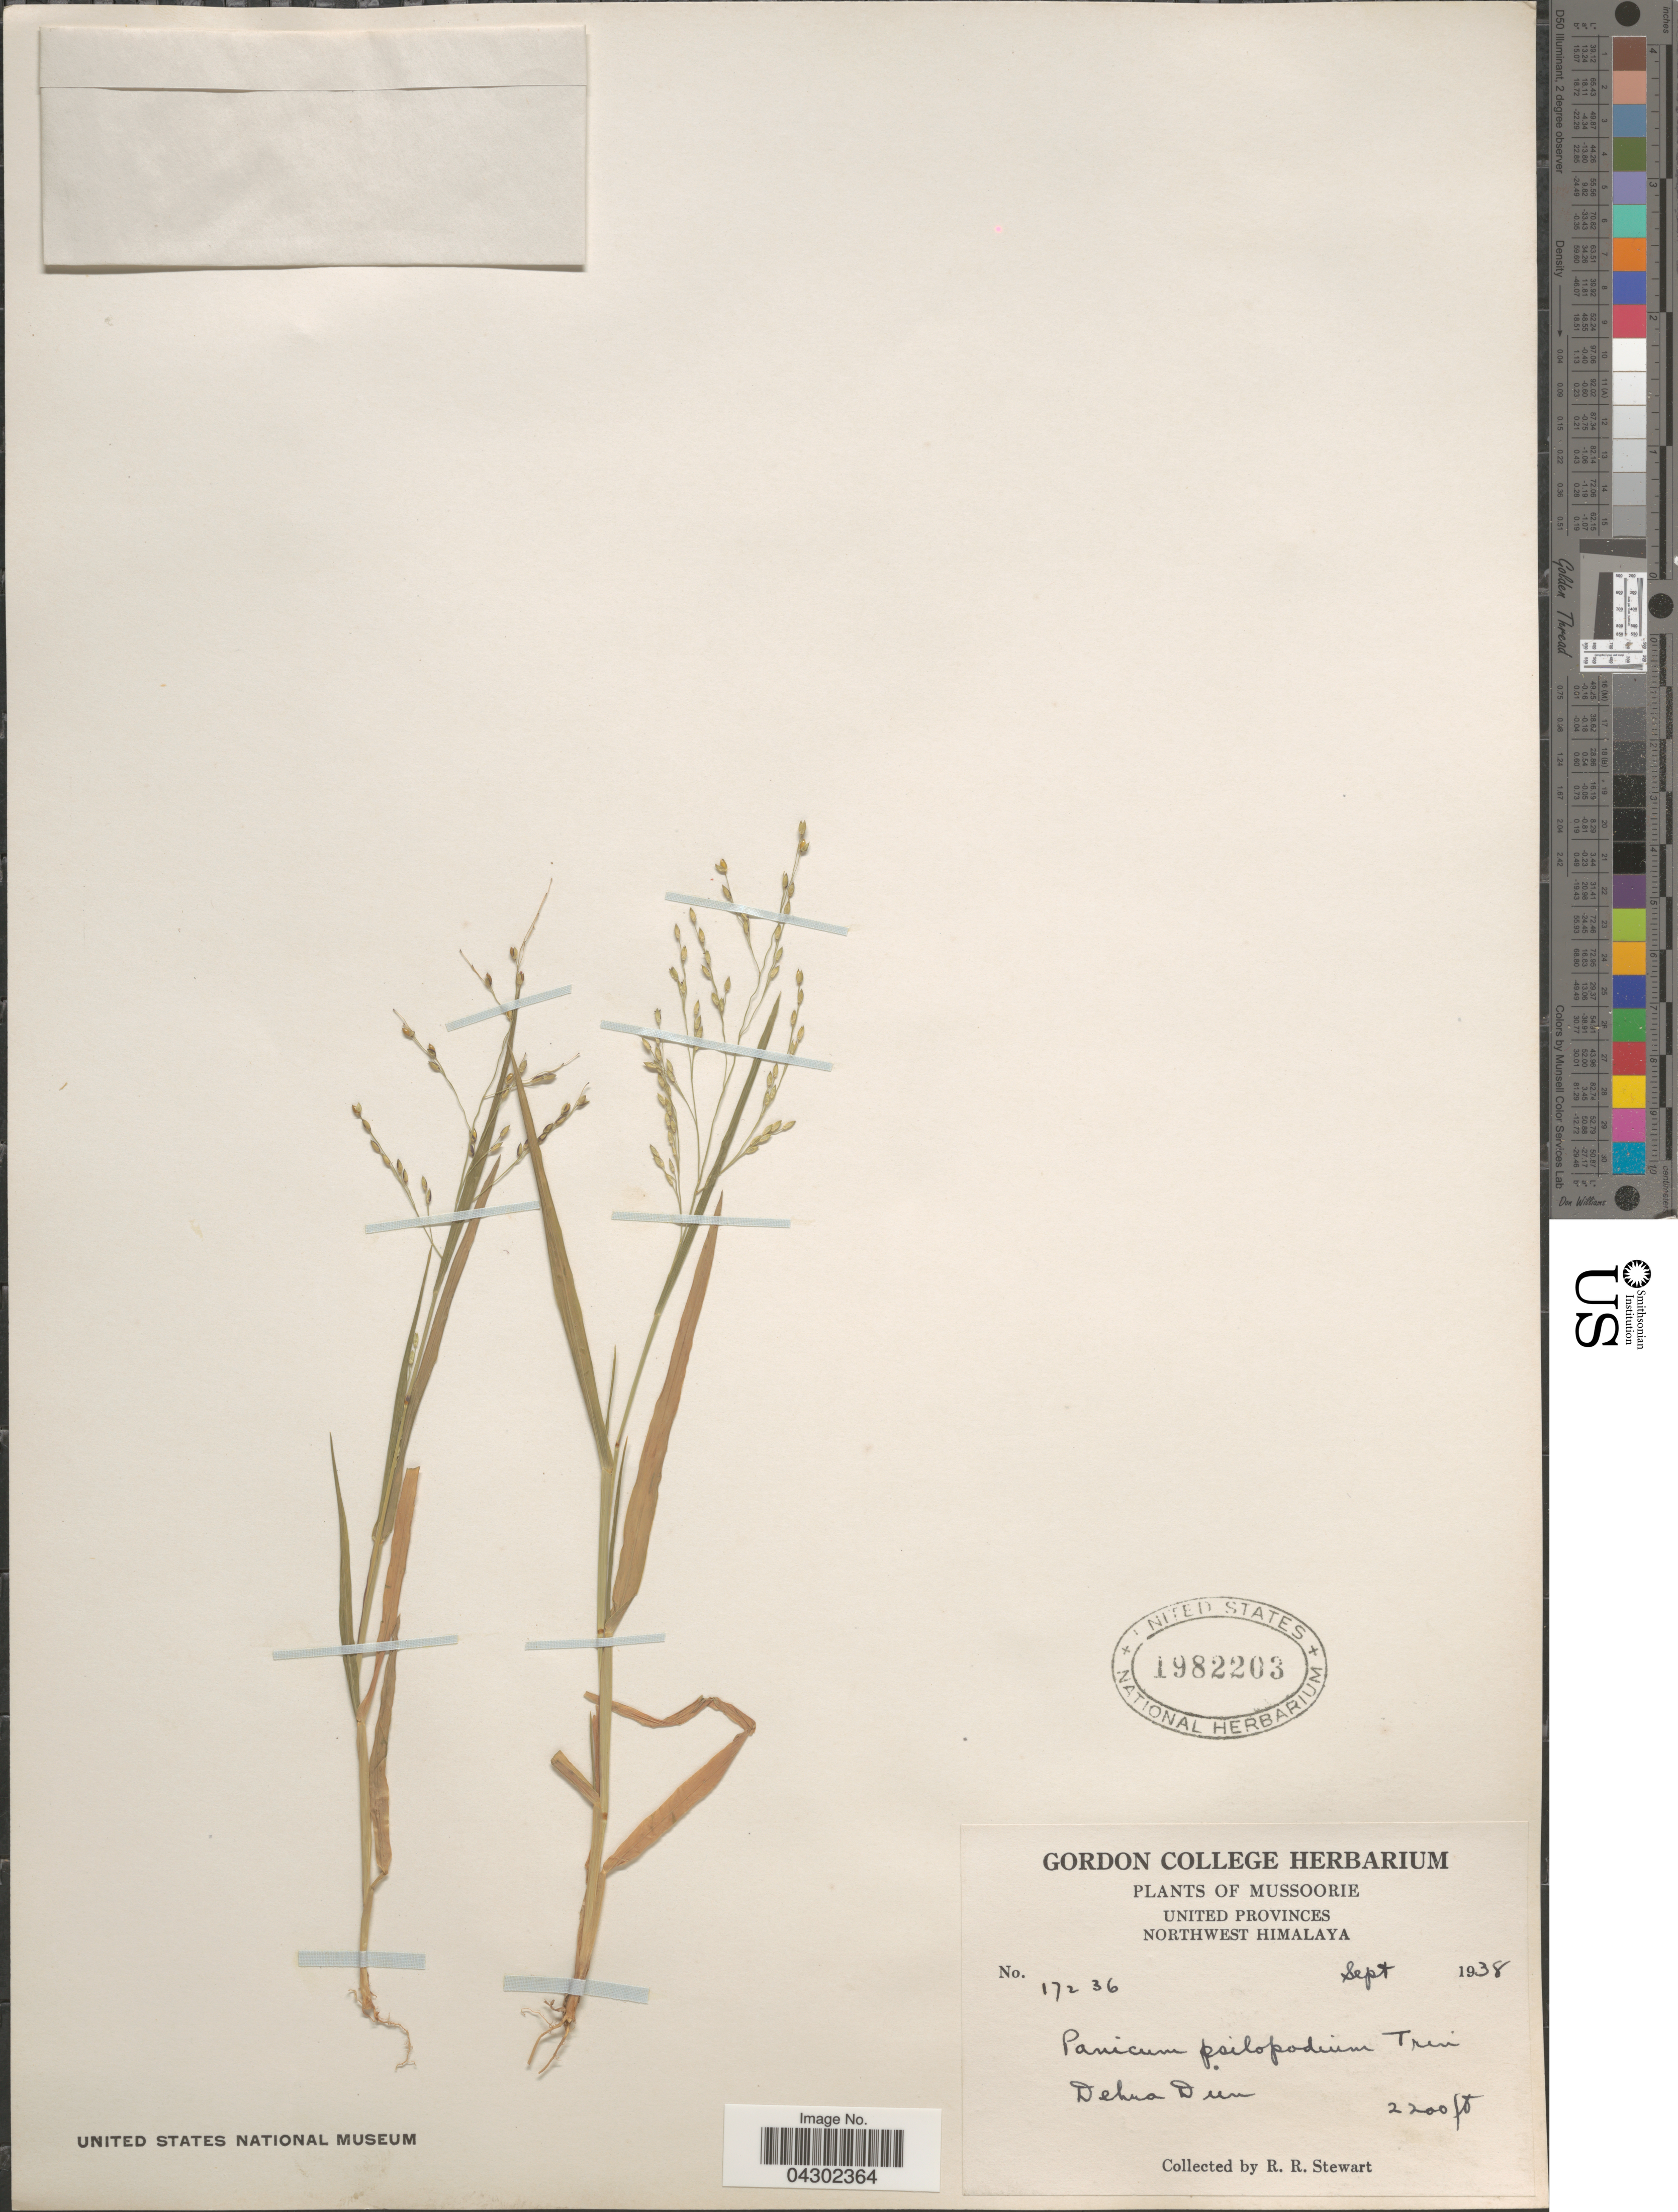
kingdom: Plantae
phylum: Tracheophyta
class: Liliopsida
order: Poales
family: Poaceae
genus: Panicum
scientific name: Panicum sumatrense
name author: P. Roth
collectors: R. Stewart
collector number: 17236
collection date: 1938-09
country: India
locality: Mussoorie. United Provinces. Northwest Himalaya. Dehra Dun.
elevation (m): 671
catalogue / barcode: US 1982203